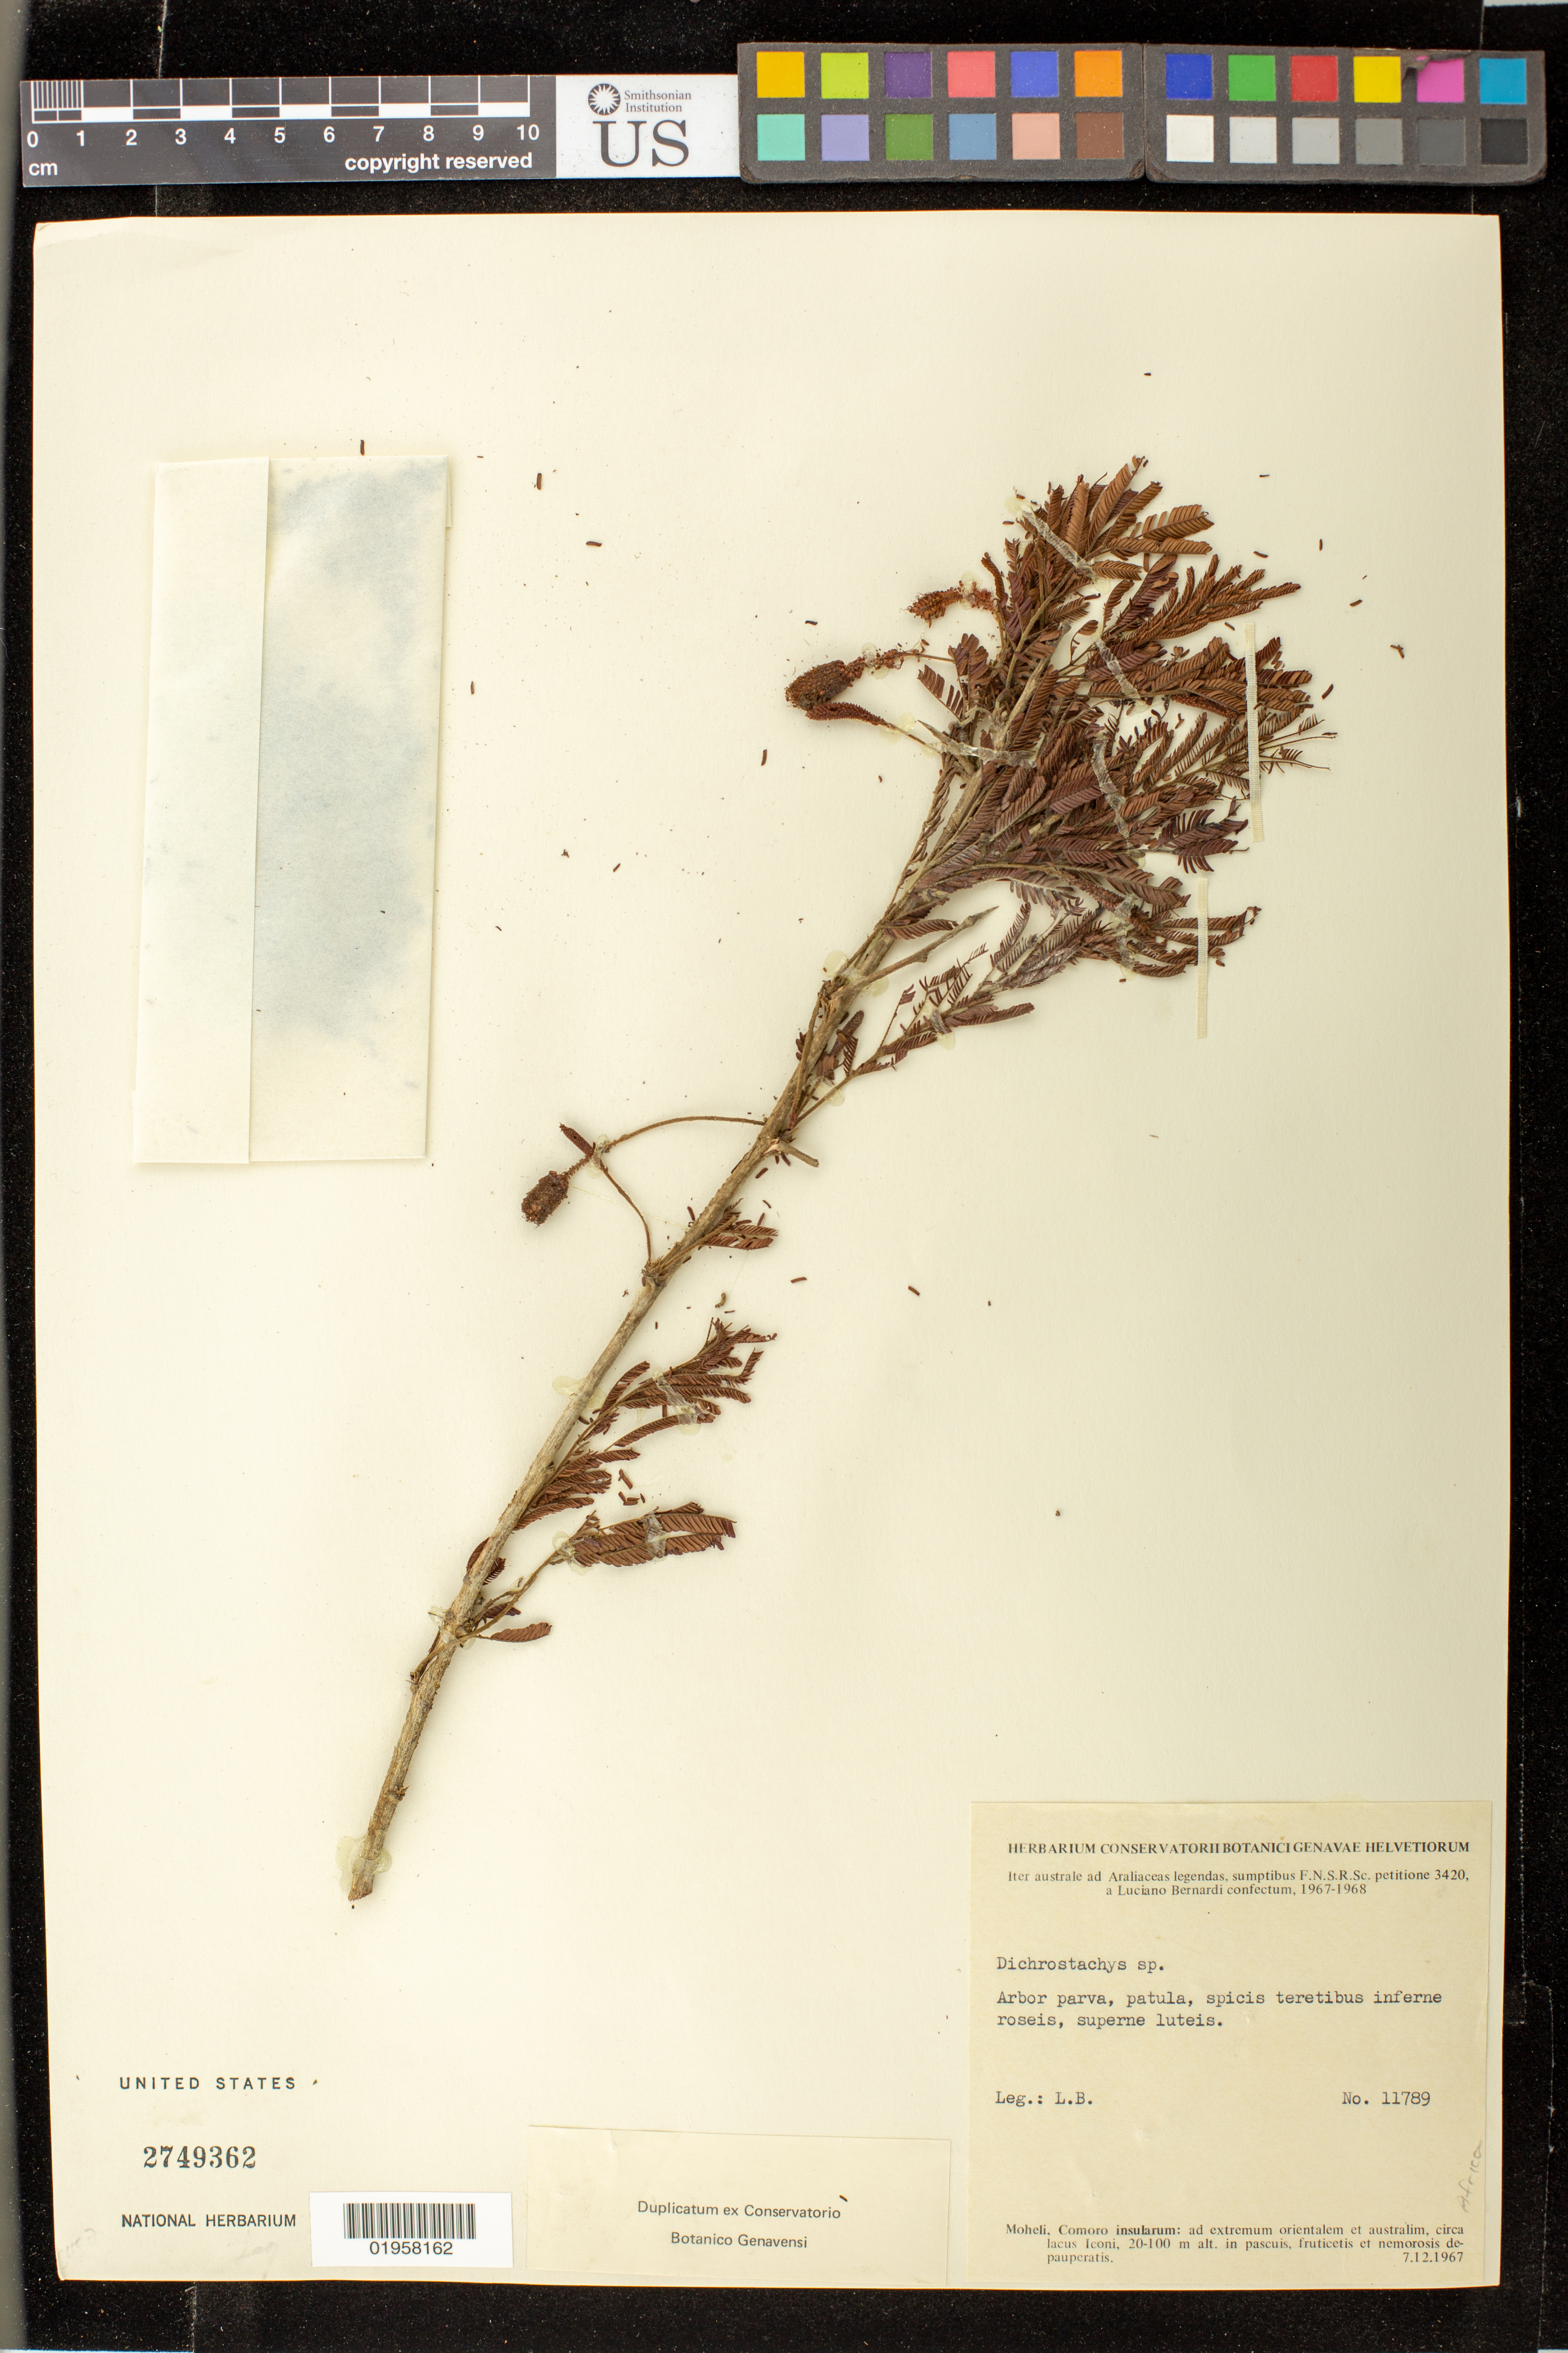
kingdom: Plantae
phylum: Tracheophyta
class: Magnoliopsida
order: Fabales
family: Fabaceae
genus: Dichrostachys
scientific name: Dichrostachys sp.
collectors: L. Bernardi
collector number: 11789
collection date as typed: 7.12.1967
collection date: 1967-12-07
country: Comoros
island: Moheli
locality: Mohéli, ad extremum orientalem et australim, circa lacus Iconi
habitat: In pascuis, fruticetis et nemorosis depauperatis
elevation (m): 20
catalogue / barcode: US 2749362